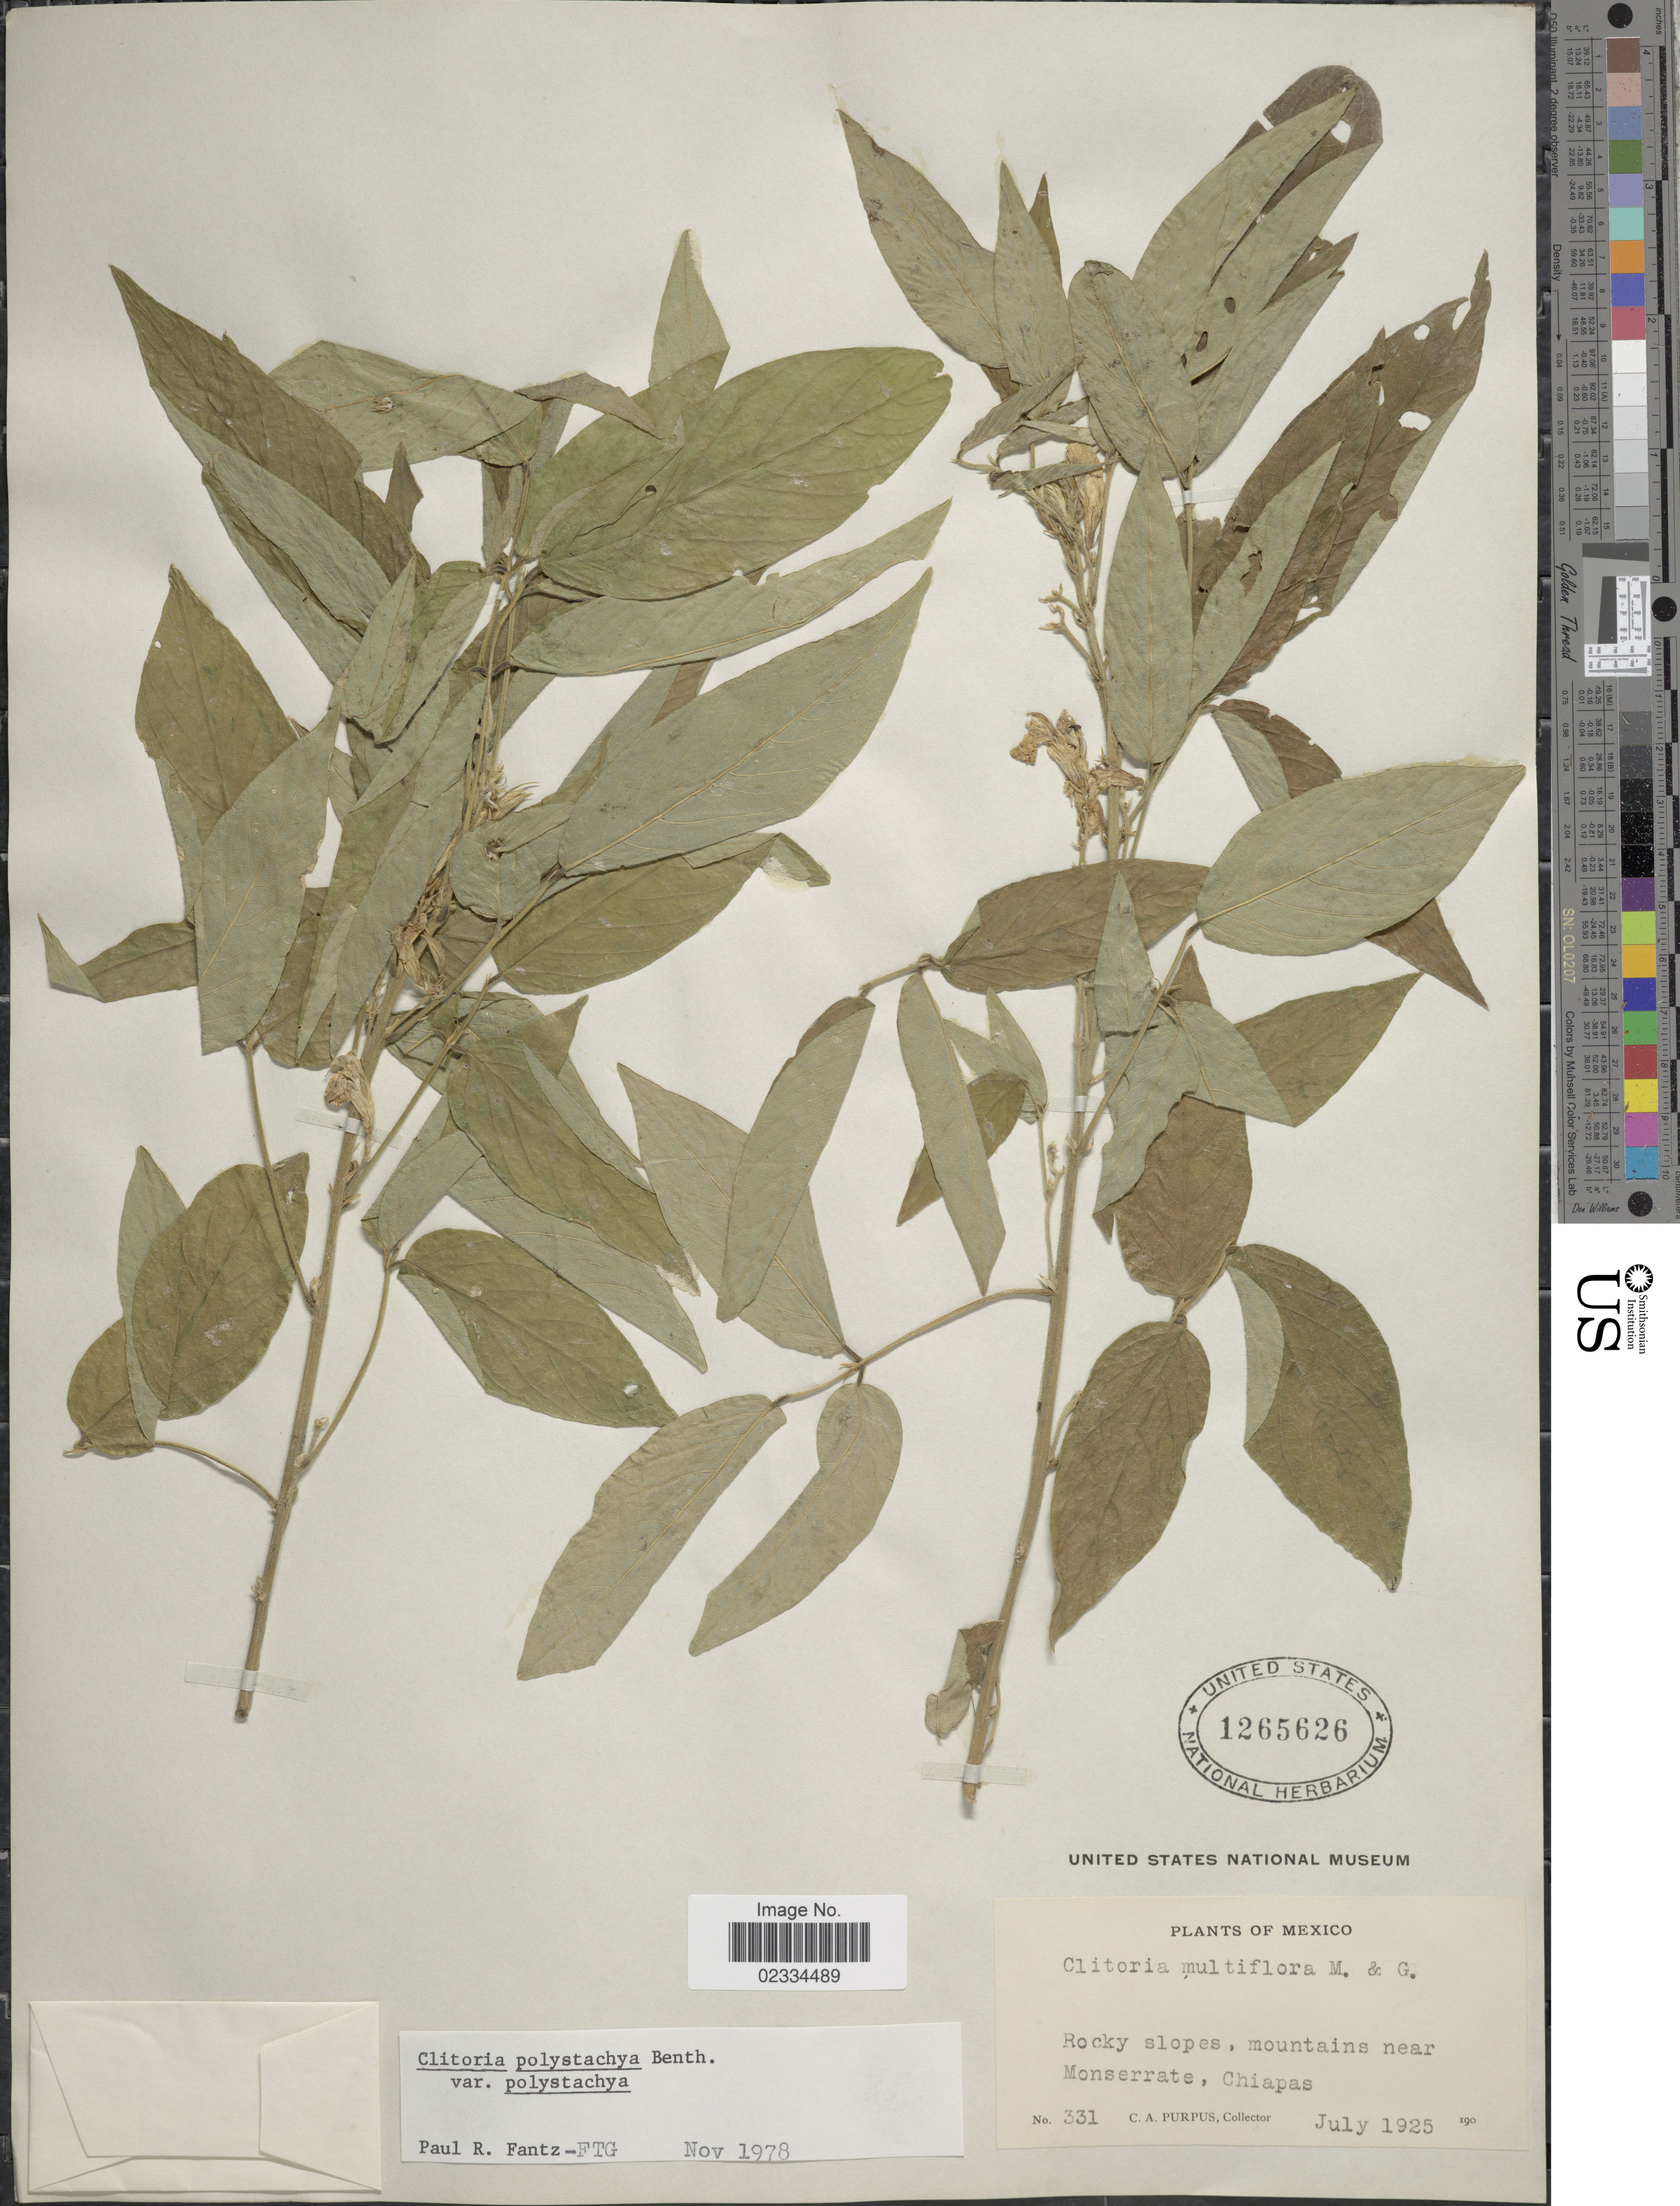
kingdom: Plantae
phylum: Tracheophyta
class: Magnoliopsida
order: Fabales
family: Fabaceae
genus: Clitoria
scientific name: Clitoria polystachya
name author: Benth.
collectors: C. A. Purpus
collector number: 331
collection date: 1925-07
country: Mexico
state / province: Chiapas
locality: mountains near Monserrate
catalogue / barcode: US 1265626